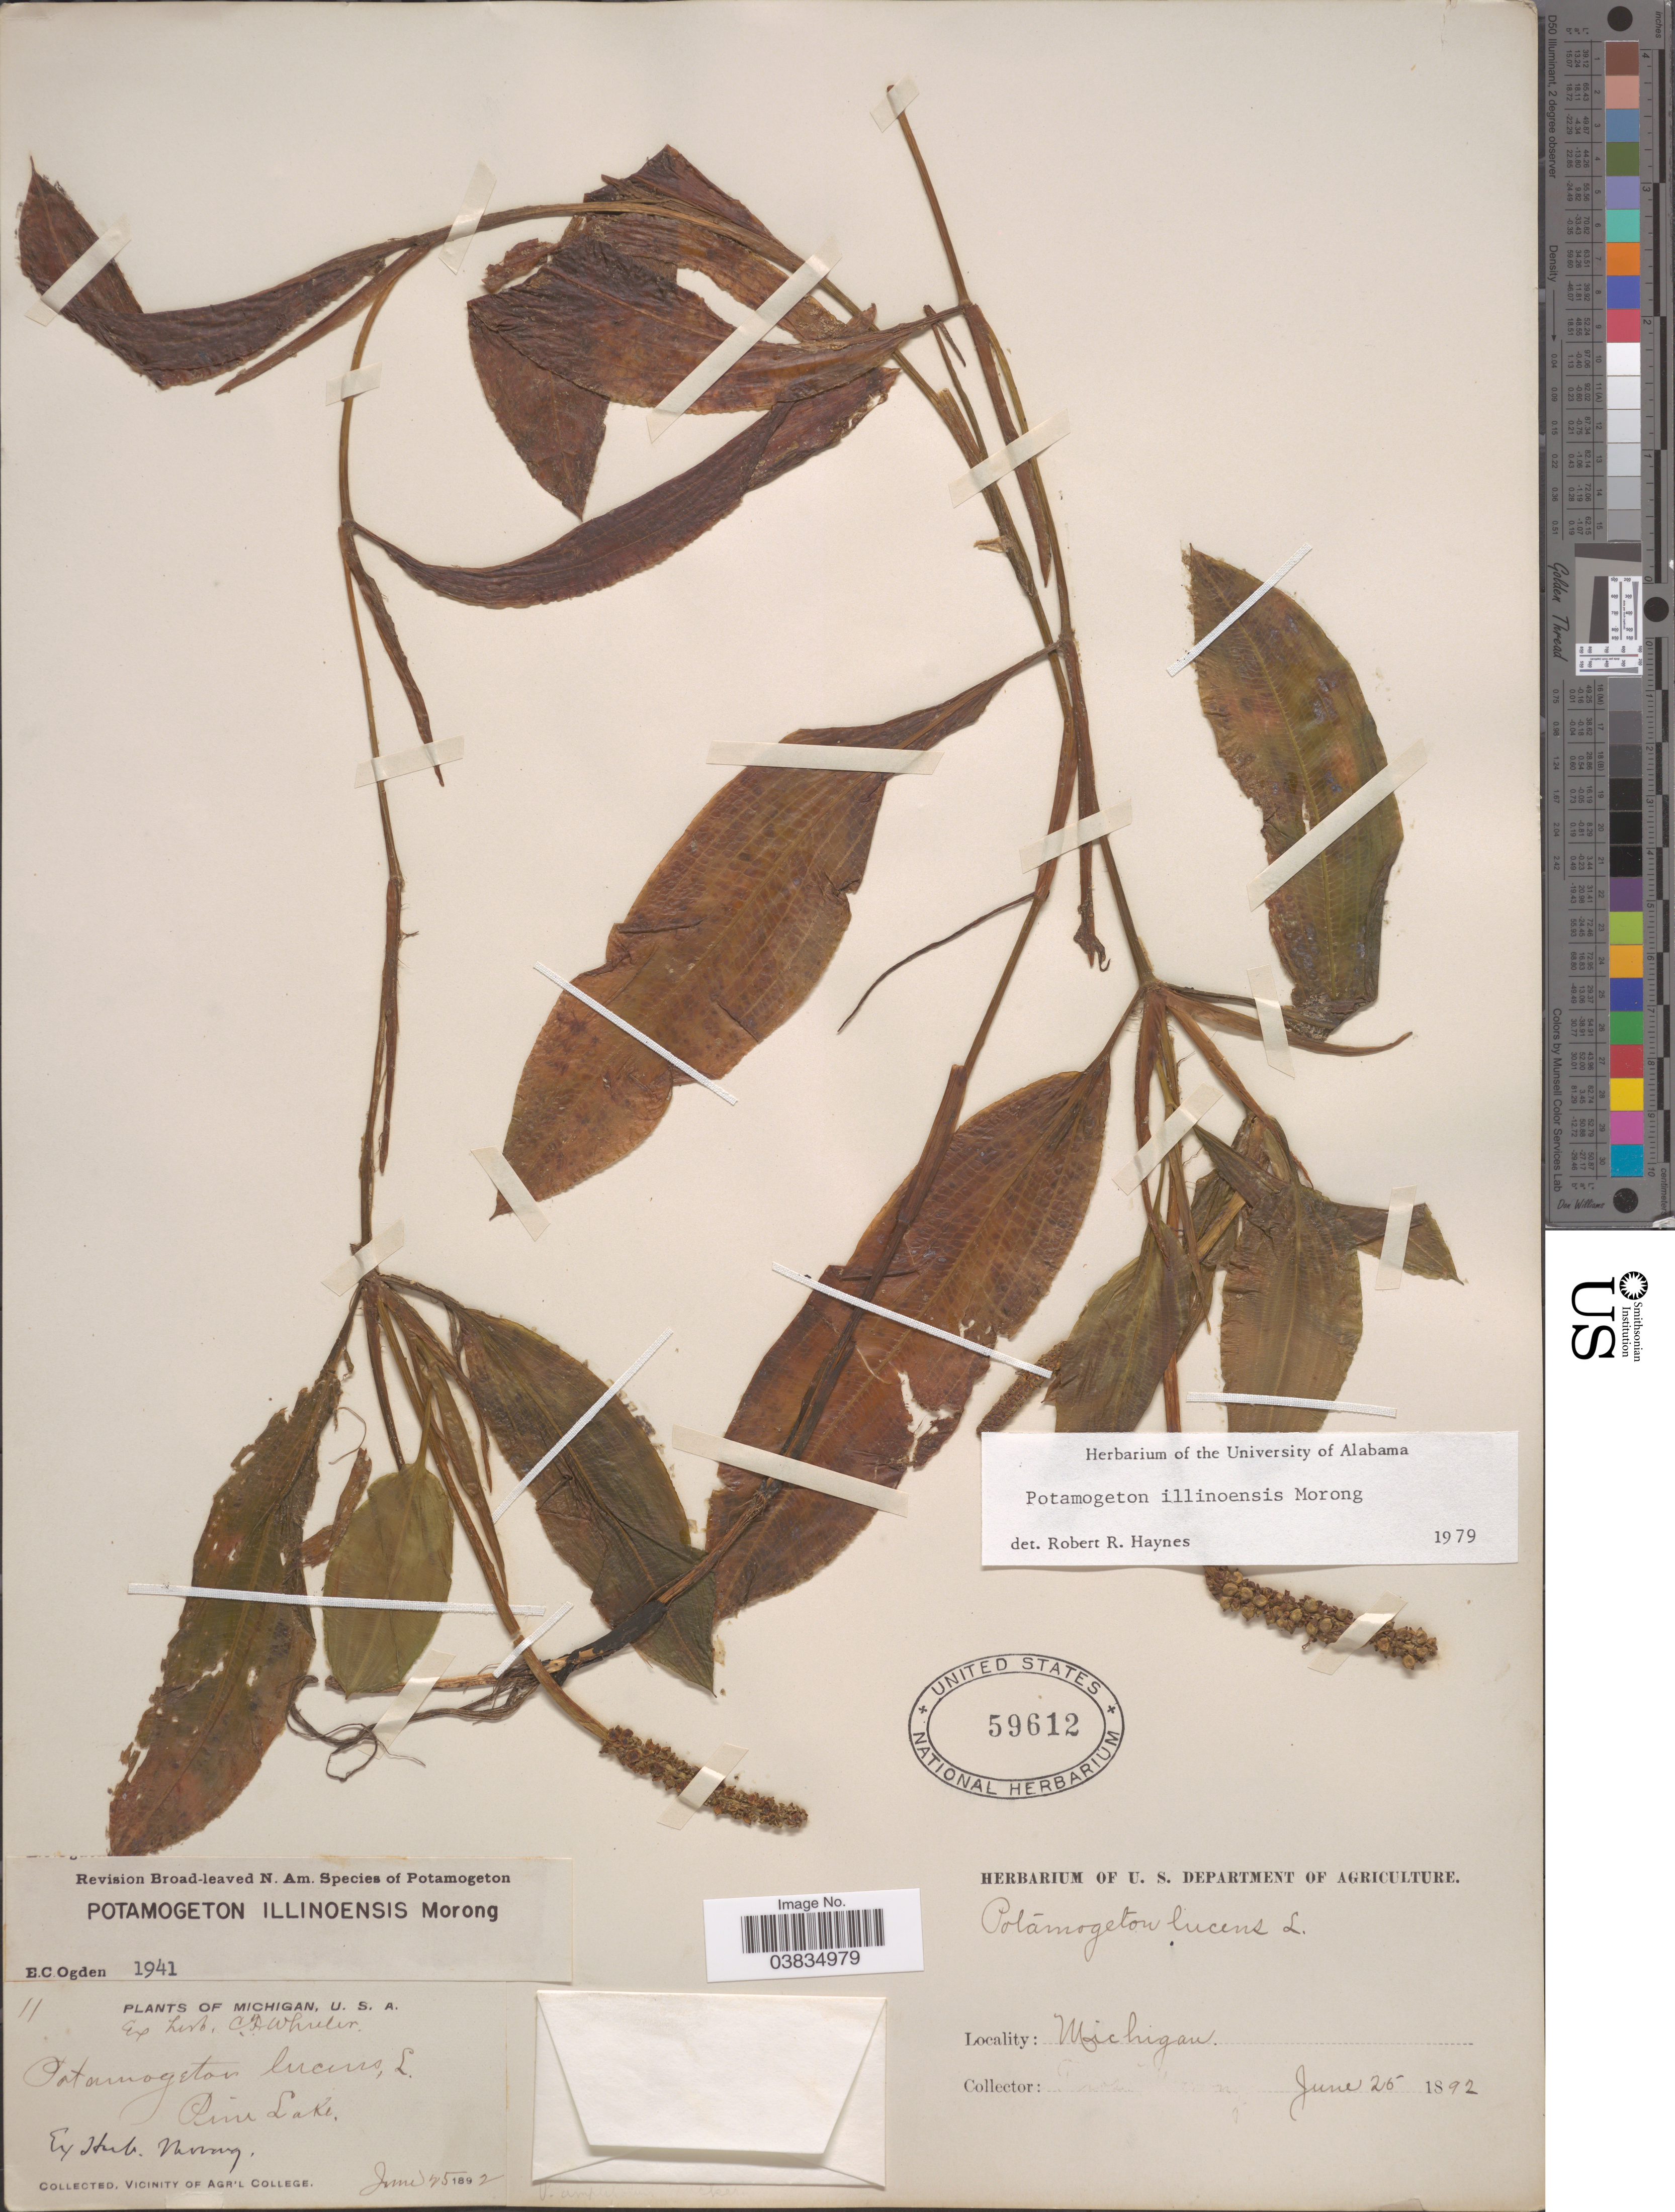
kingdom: Plantae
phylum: Tracheophyta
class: Liliopsida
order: Alismatales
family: Potamogetonaceae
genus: Potamogeton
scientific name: Potamogeton illinoensis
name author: Morong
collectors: Ex Herb. C. F. Wheeler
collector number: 11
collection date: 1892-06-25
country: United States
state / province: Michigan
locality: Pine Lake. Vicinity of Agr'l College.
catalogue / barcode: US 59612